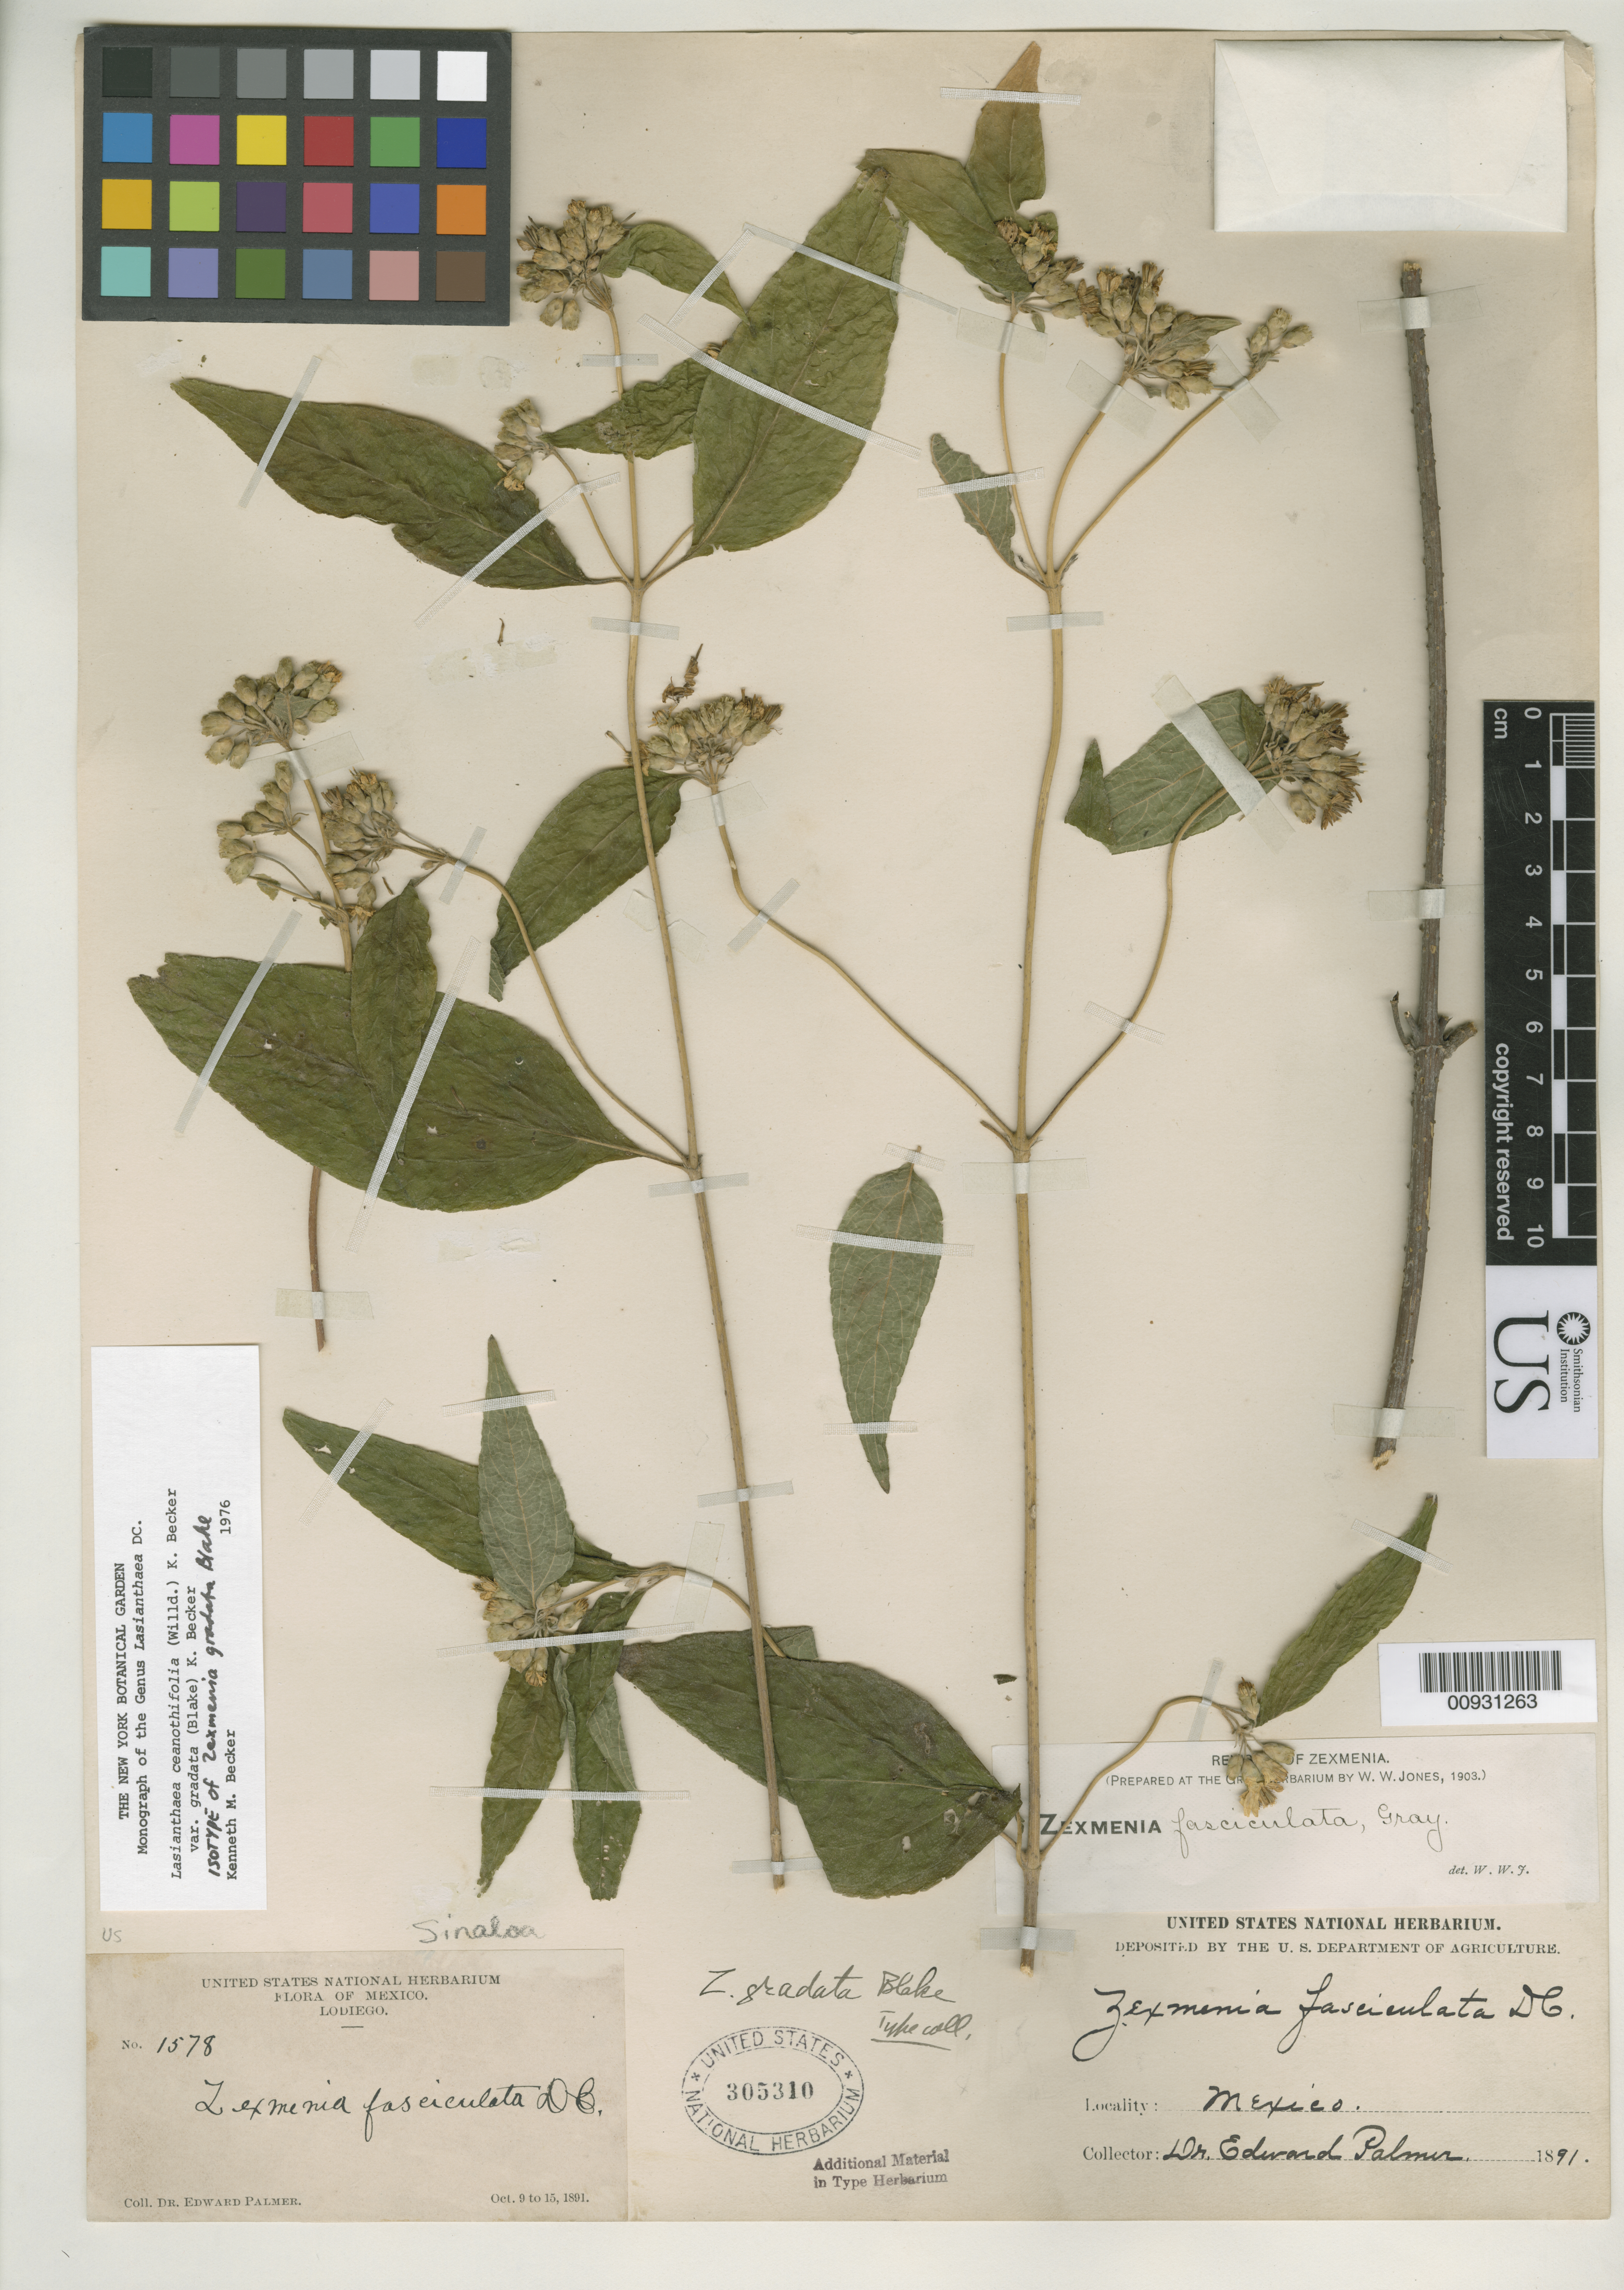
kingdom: Plantae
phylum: Tracheophyta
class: Magnoliopsida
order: Asterales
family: Asteraceae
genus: Zexmenia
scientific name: Zexmenia gradata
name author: S.F. Blake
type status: Isotype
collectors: E. Palmer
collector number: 1578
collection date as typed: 09 Oct 1891 to 15 Oct 1891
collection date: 1891-10-09/1891-10-15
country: Mexico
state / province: Sinaloa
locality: Lodiego.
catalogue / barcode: US 305310